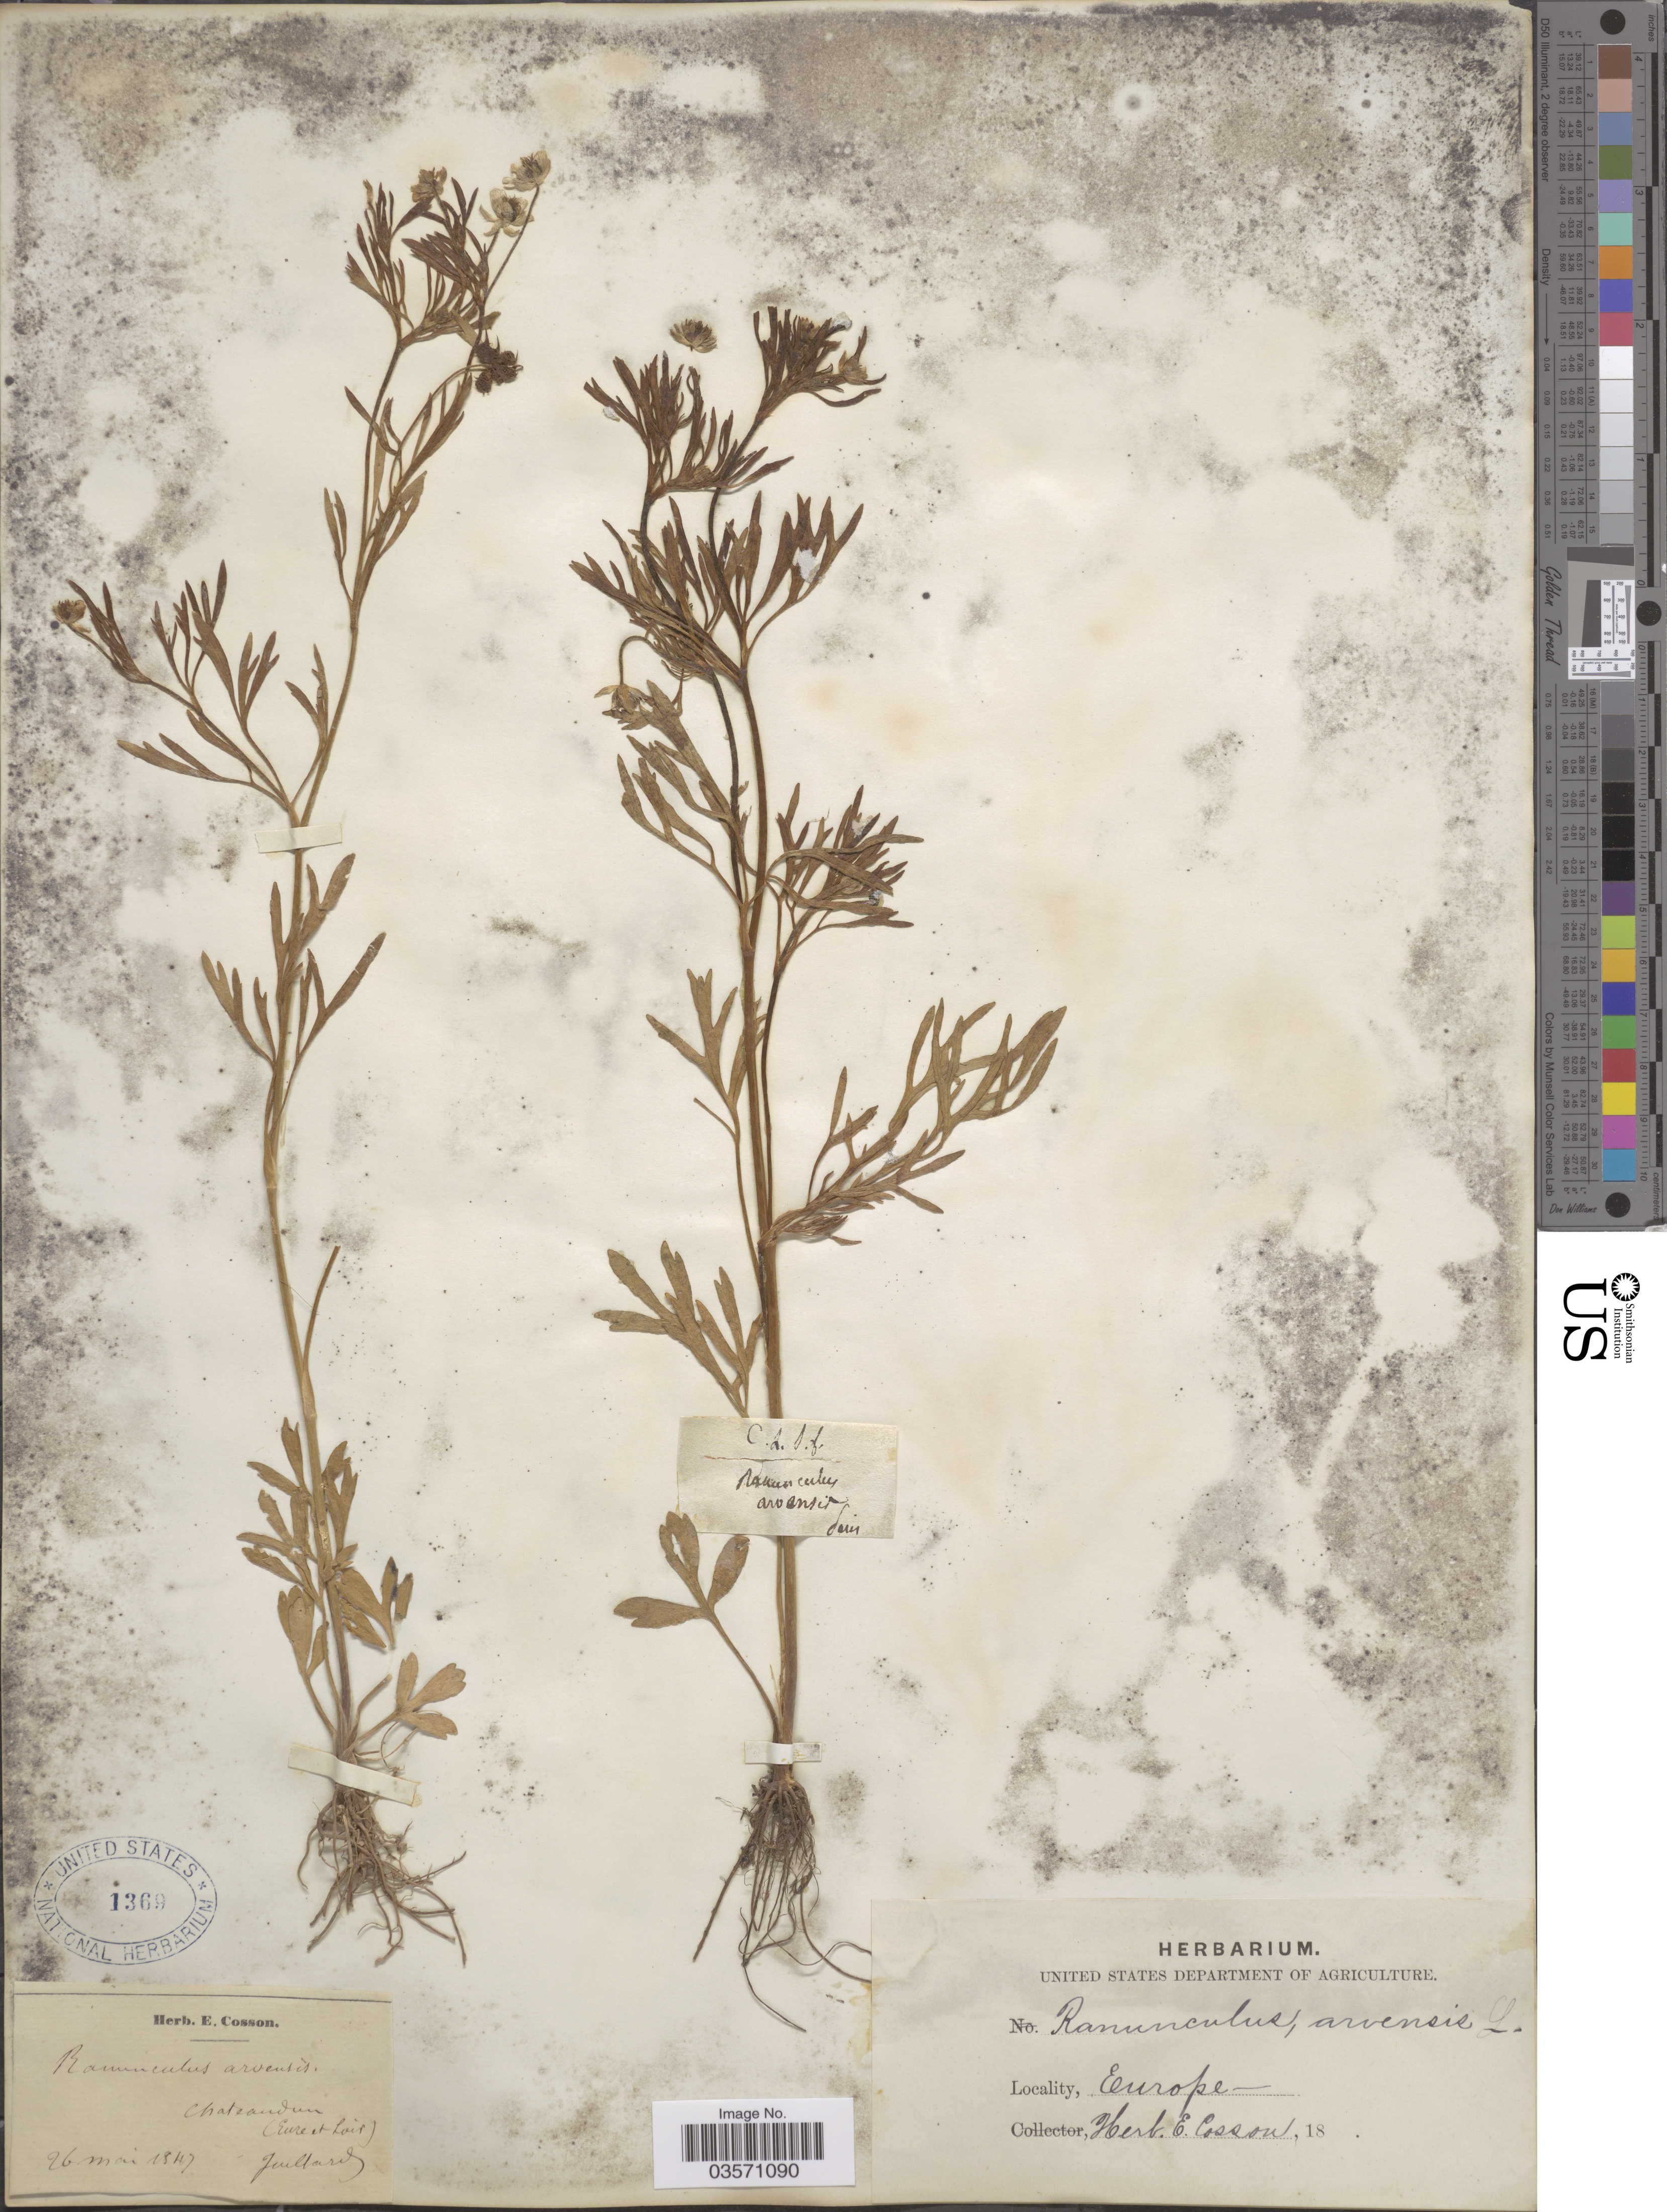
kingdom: Plantae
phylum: Tracheophyta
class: Magnoliopsida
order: Ranunculales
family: Ranunculaceae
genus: Ranunculus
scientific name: Ranunculus arvensis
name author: L.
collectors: Juillard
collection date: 1847-05-26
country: France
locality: Chateaudun (Eure et Loir). Europe.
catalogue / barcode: US 1369